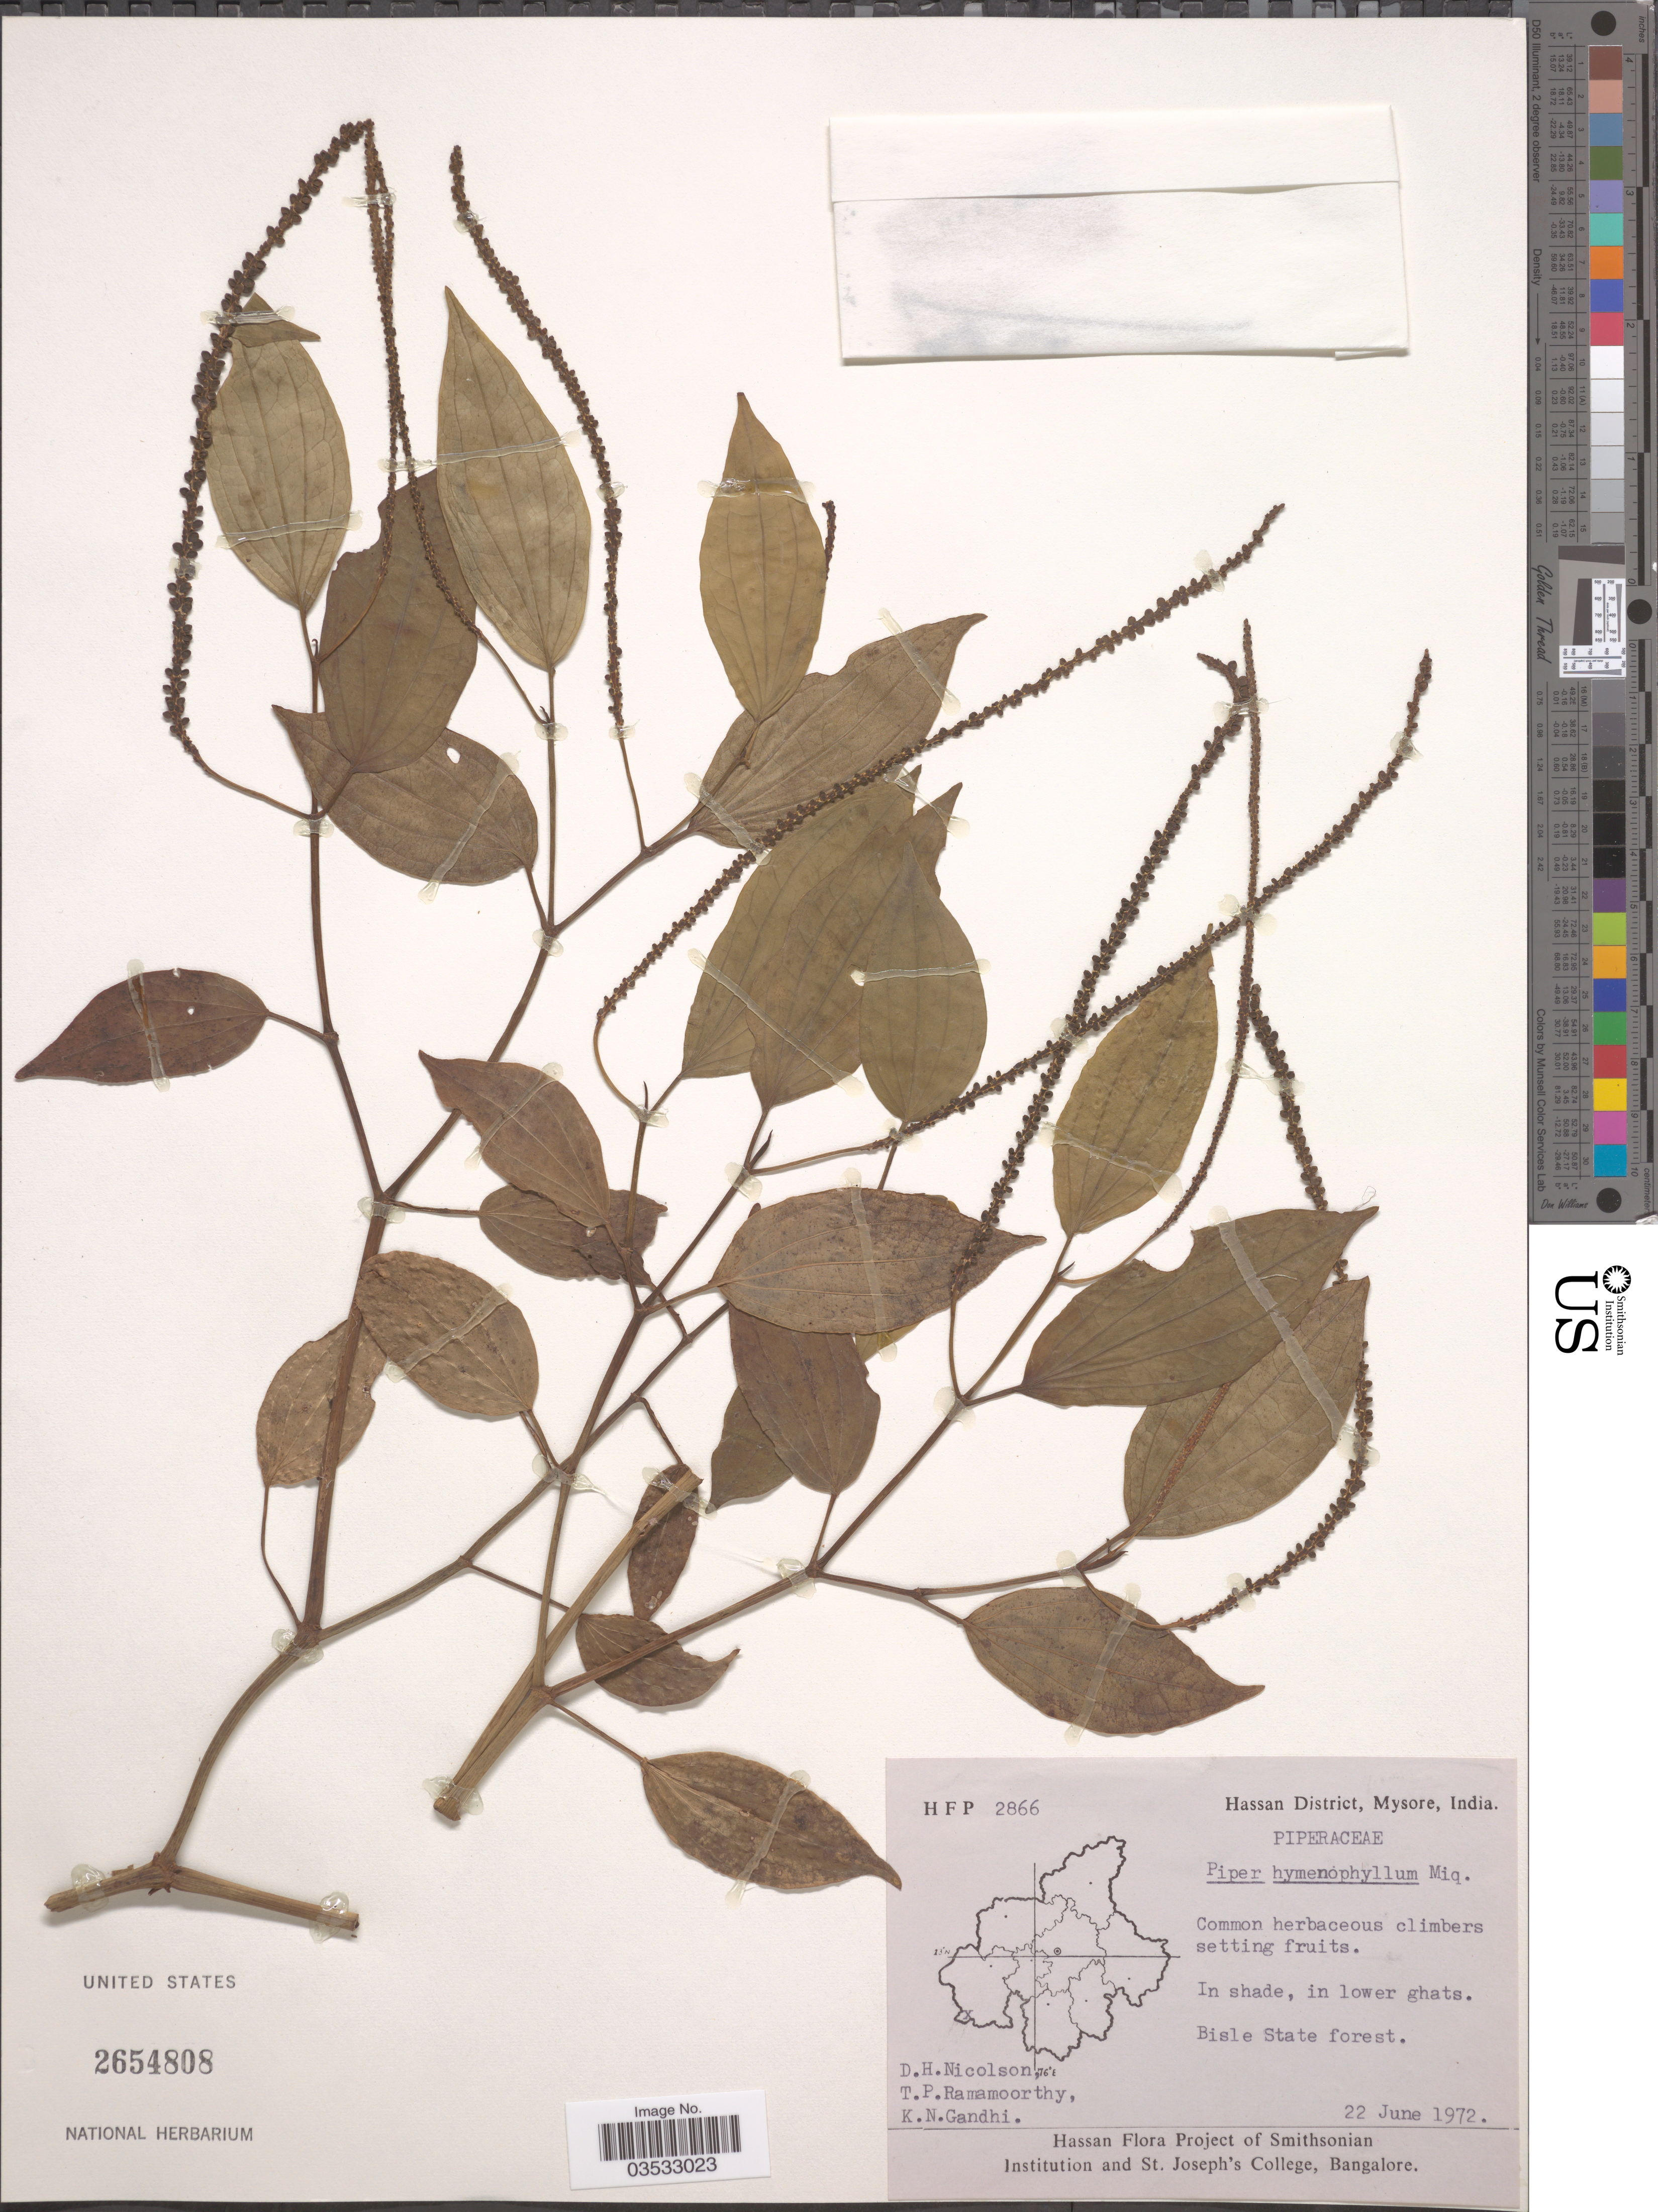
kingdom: Plantae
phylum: Tracheophyta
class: Magnoliopsida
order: Piperales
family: Piperaceae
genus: Piper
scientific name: Piper hymenophyllum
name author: (Miq.) Wight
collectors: D. H. Nicolson, T. P. Ramamoorthy & K. N. Gandhi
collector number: HFP2866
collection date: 1972-06-22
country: India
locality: Hassan District, Mysore. Bisle State forest.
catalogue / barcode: US 2654808